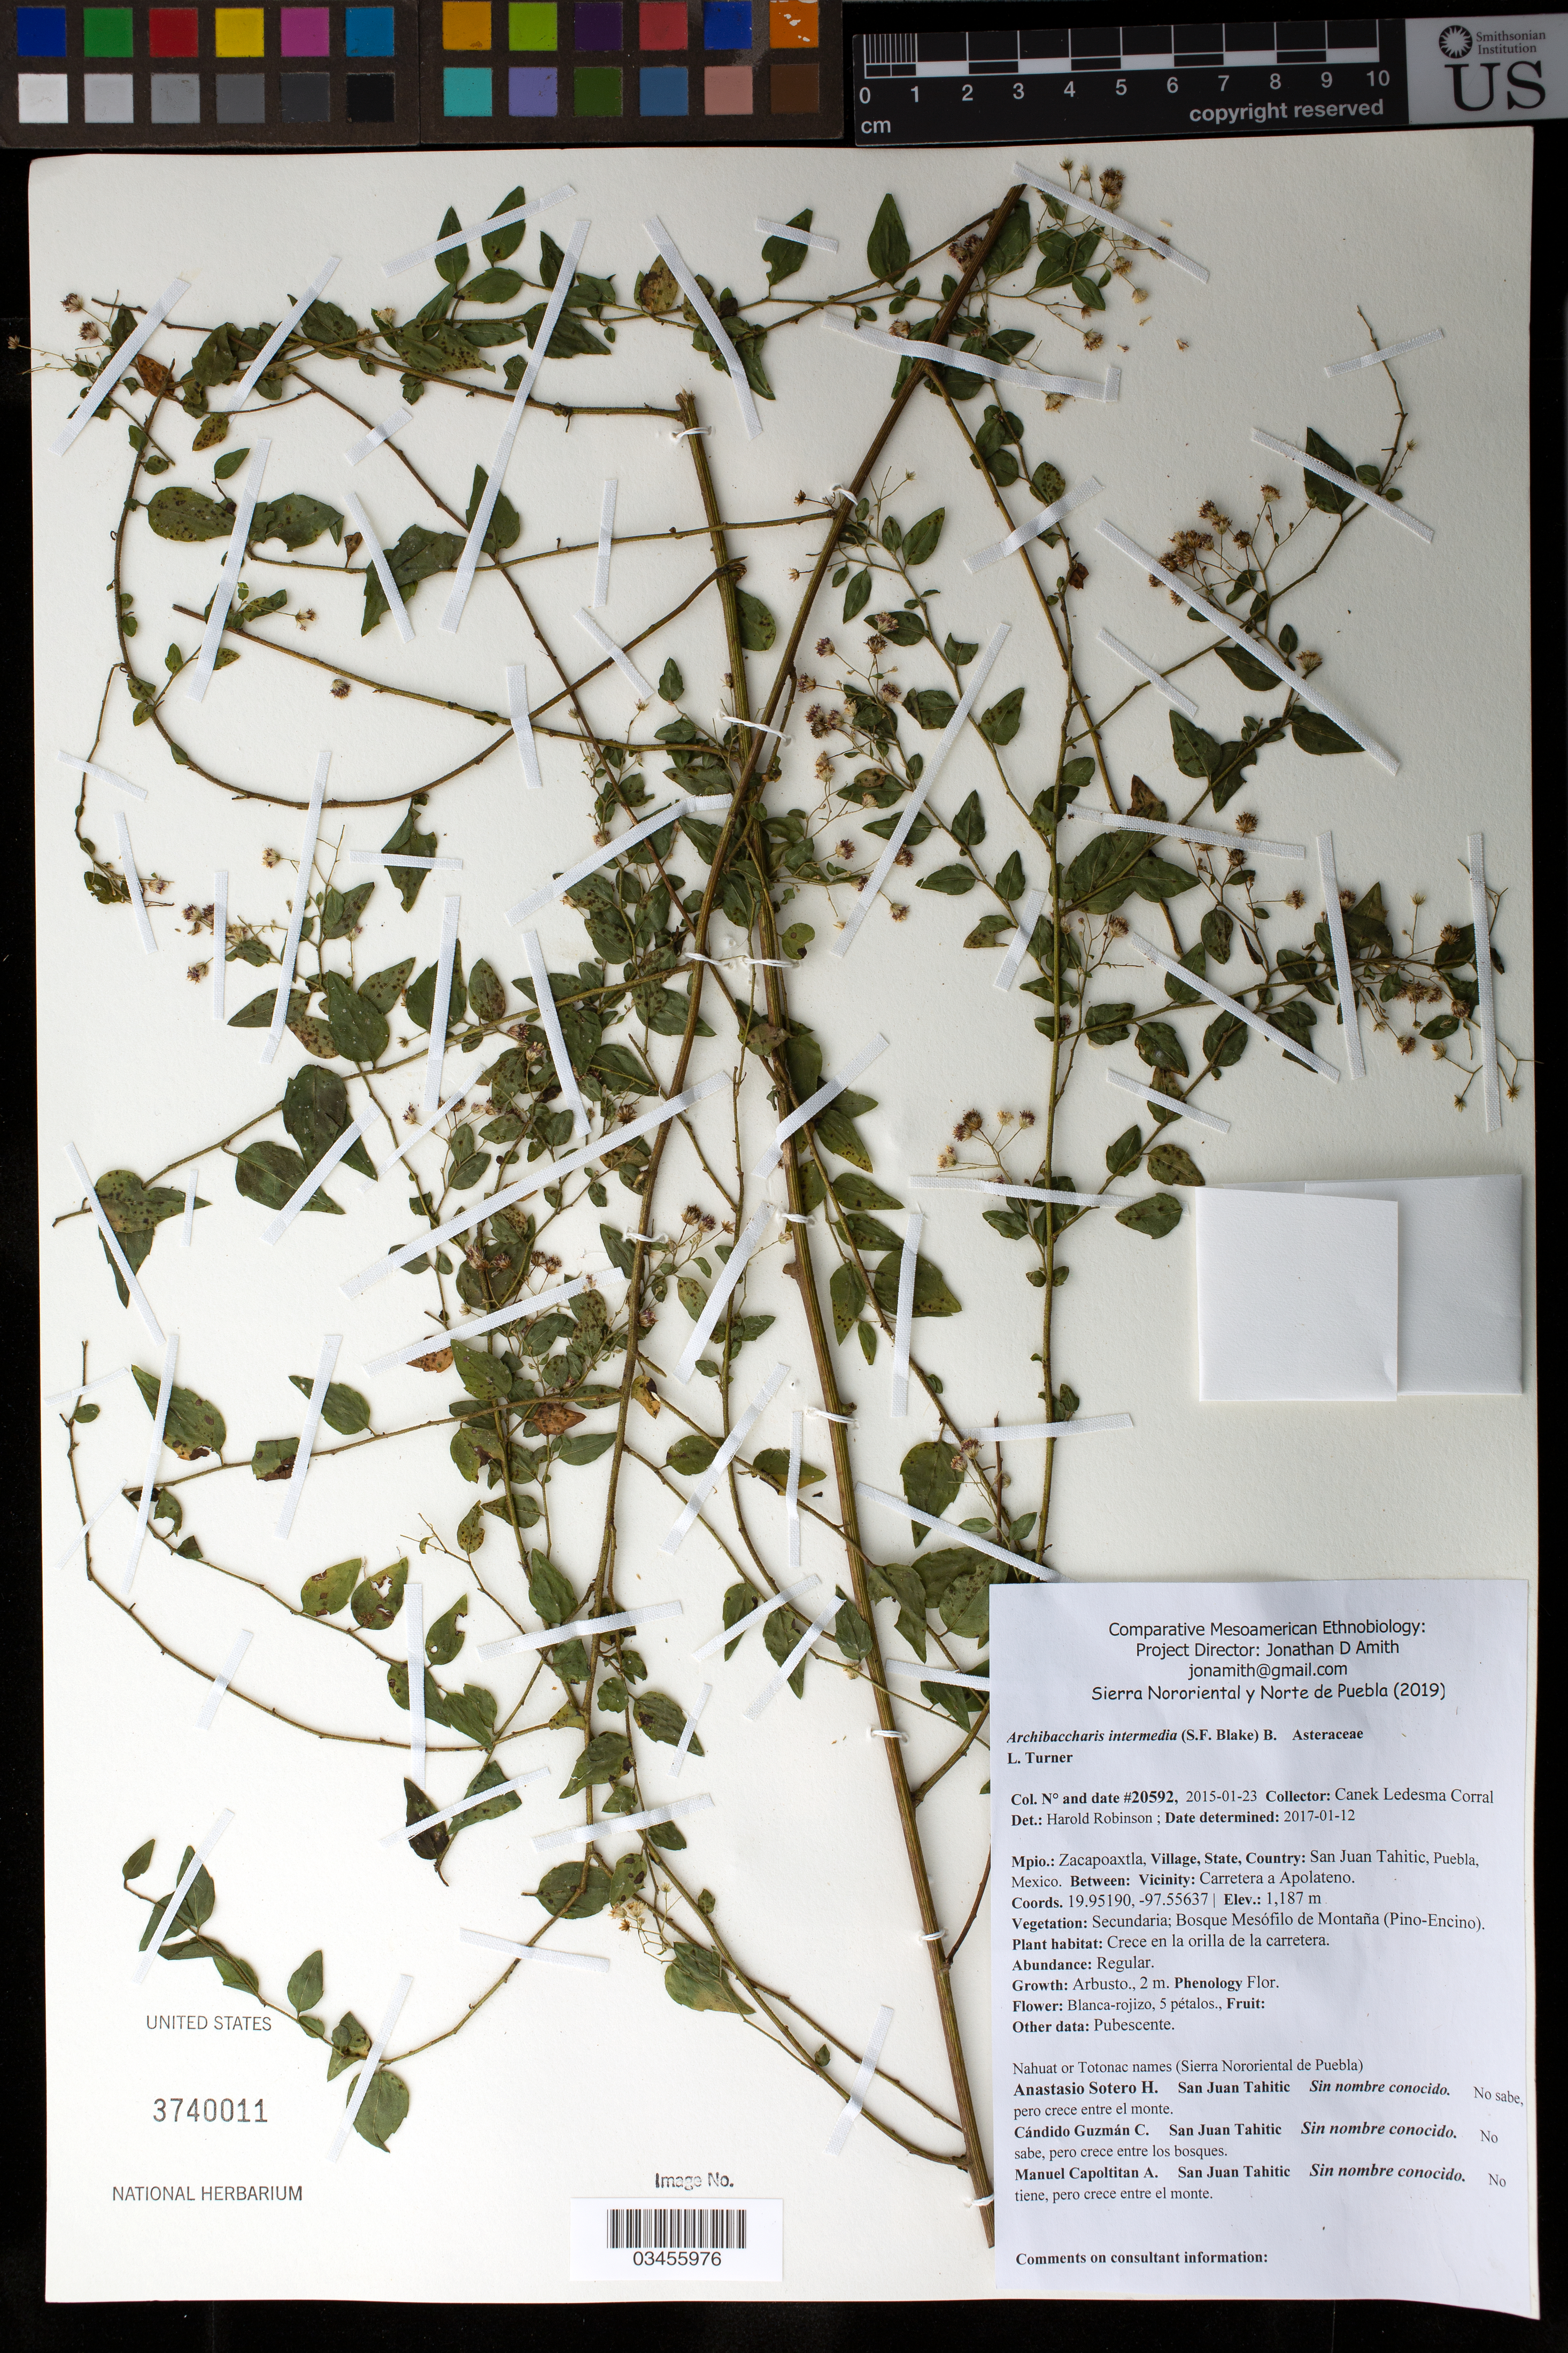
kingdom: Plantae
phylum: Tracheophyta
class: Magnoliopsida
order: Asterales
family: Asteraceae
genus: Archibaccharis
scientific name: Archibaccharis intermedia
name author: (S.F. Blake) B.L. Turner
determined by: Robinson, Harold E., (US)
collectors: Canek Ledesma C.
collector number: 20592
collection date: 2015-01-23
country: México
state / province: Puebla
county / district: Zacapoaxtla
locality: PUEBLO: San Juan Tahitic; LOCALIDAD EXACTA: Carretera a Apolateno.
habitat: Bosque mesófilo de montaña (Pino-Encino) | Crece en la orilla de la carretera.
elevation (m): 1187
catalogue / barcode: US 3740011